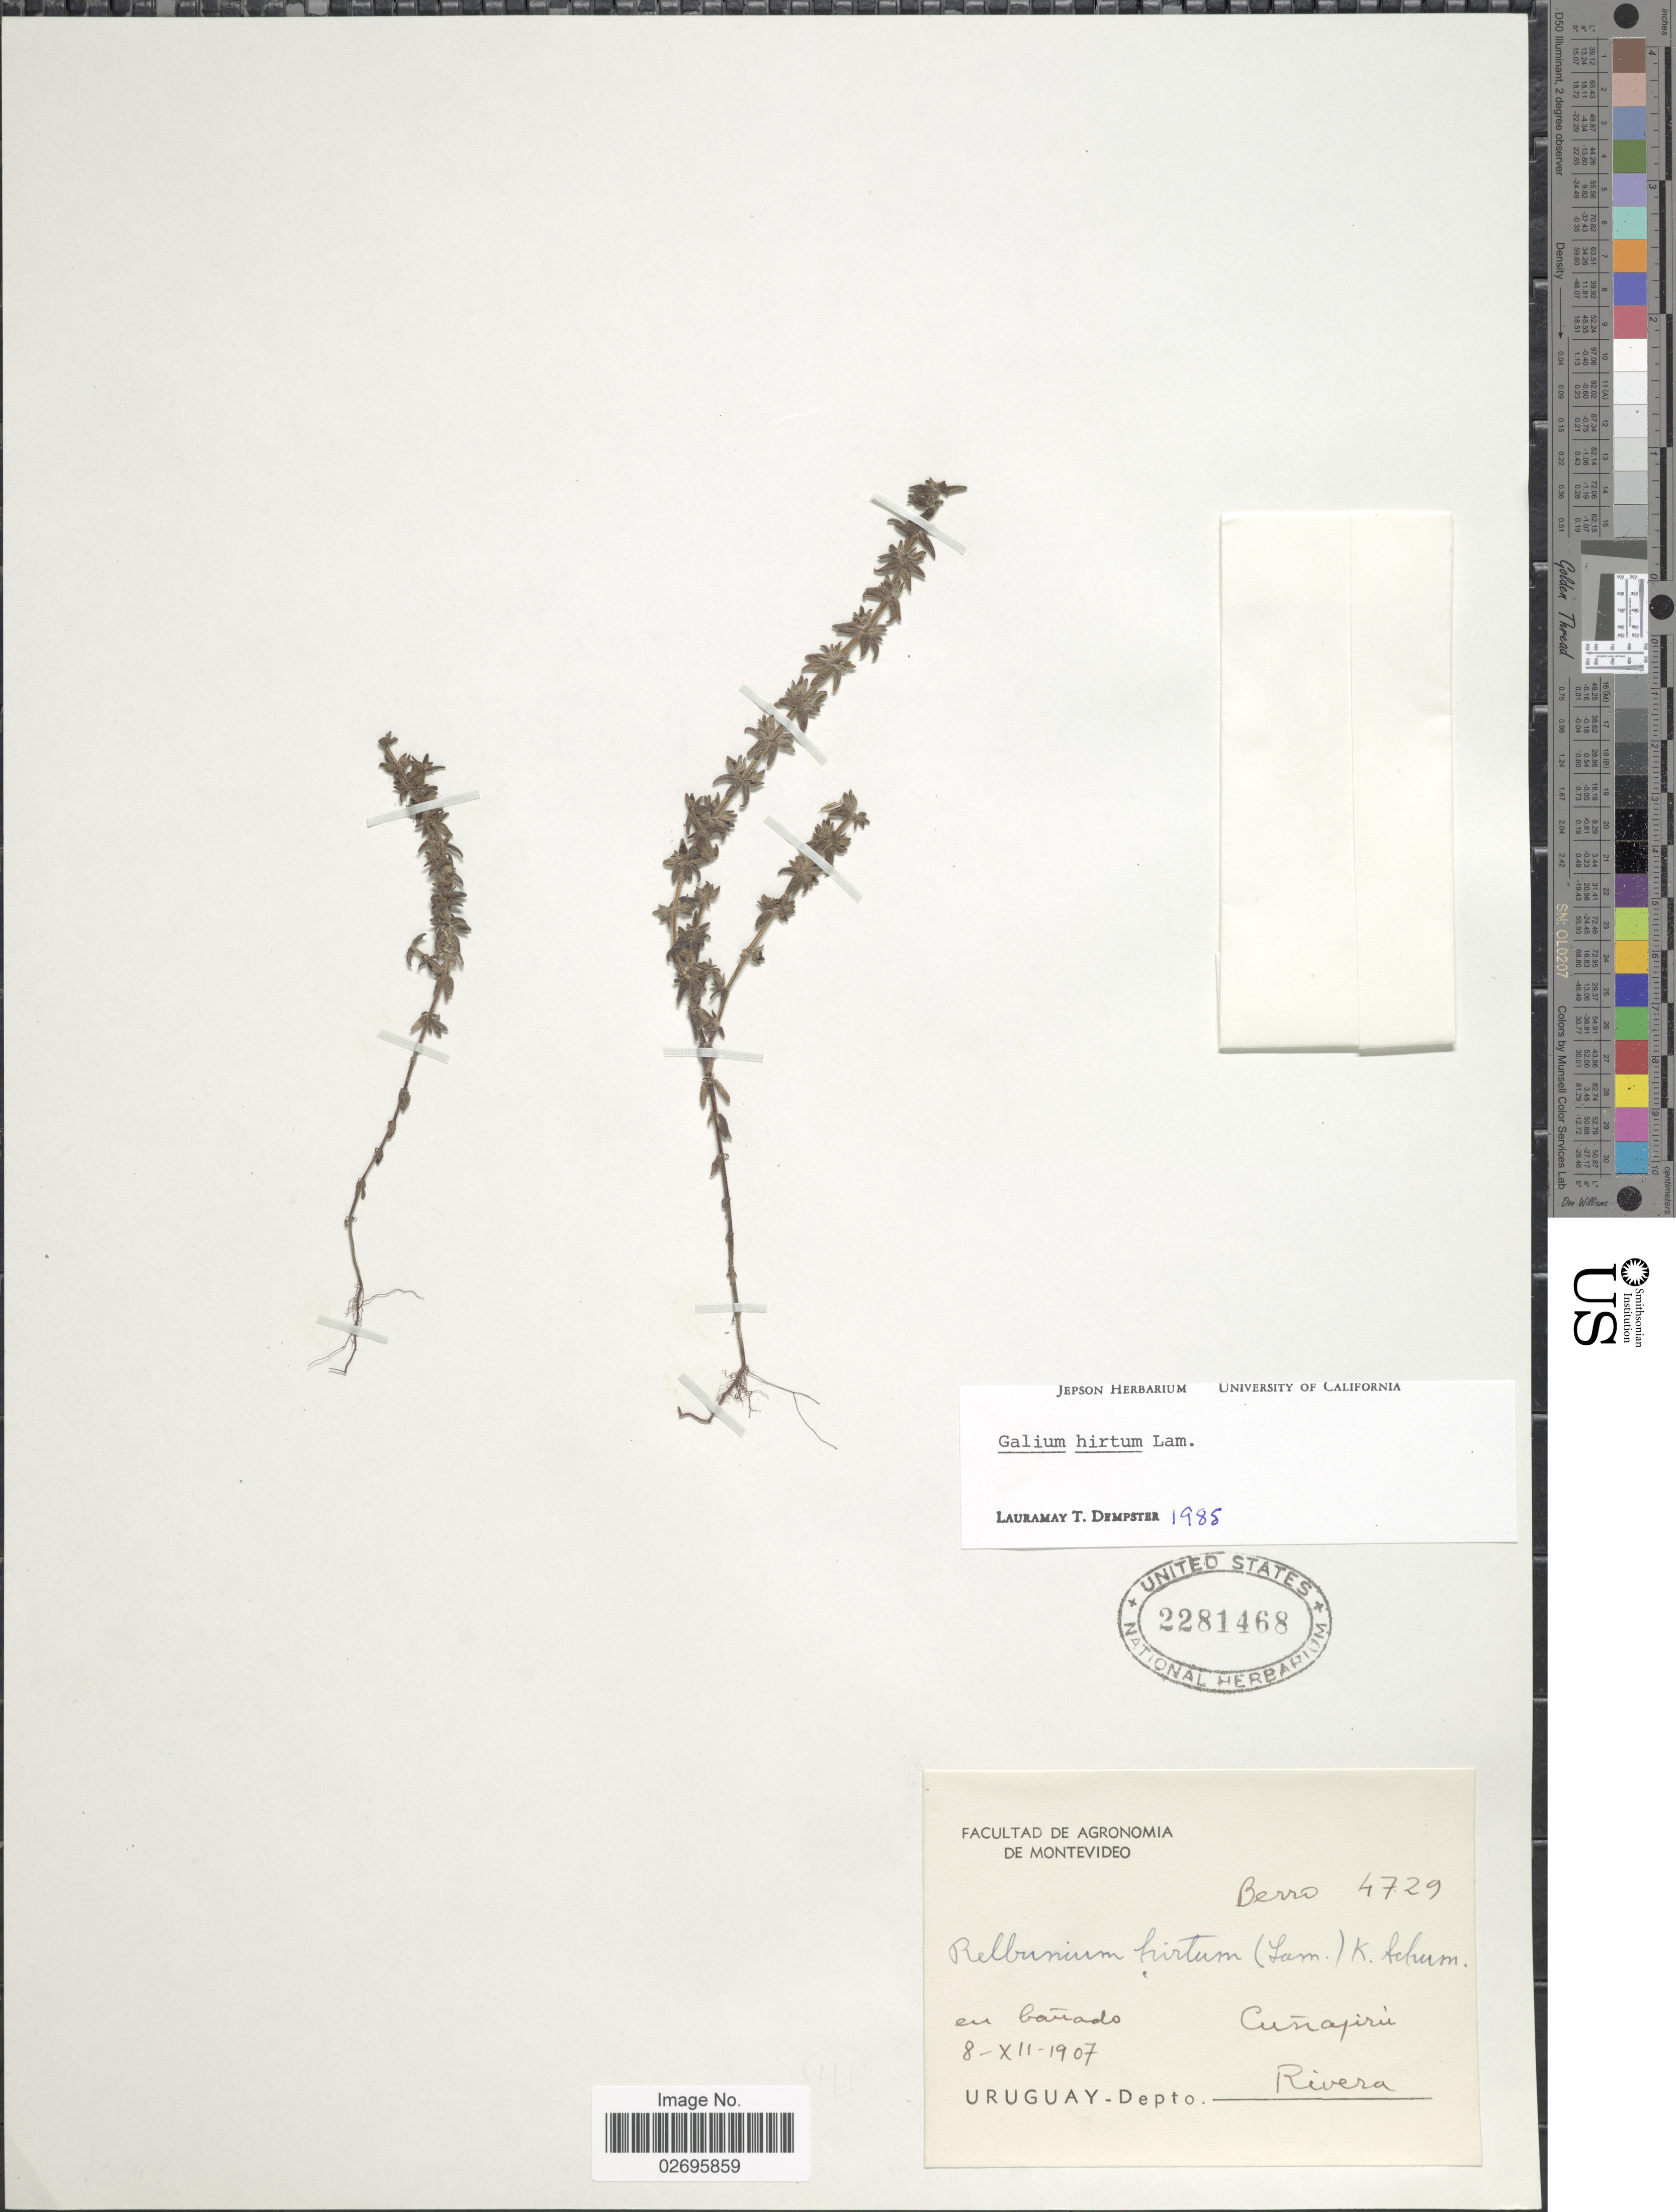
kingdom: Plantae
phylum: Tracheophyta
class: Magnoliopsida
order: Gentianales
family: Rubiaceae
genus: Galium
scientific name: Galium hirtum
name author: Lam.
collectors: Berro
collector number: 4729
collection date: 1907-12-08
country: Uruguay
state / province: Rivera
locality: En bañado, Cuñapirú, Depto Rivera.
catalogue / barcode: US 2281468